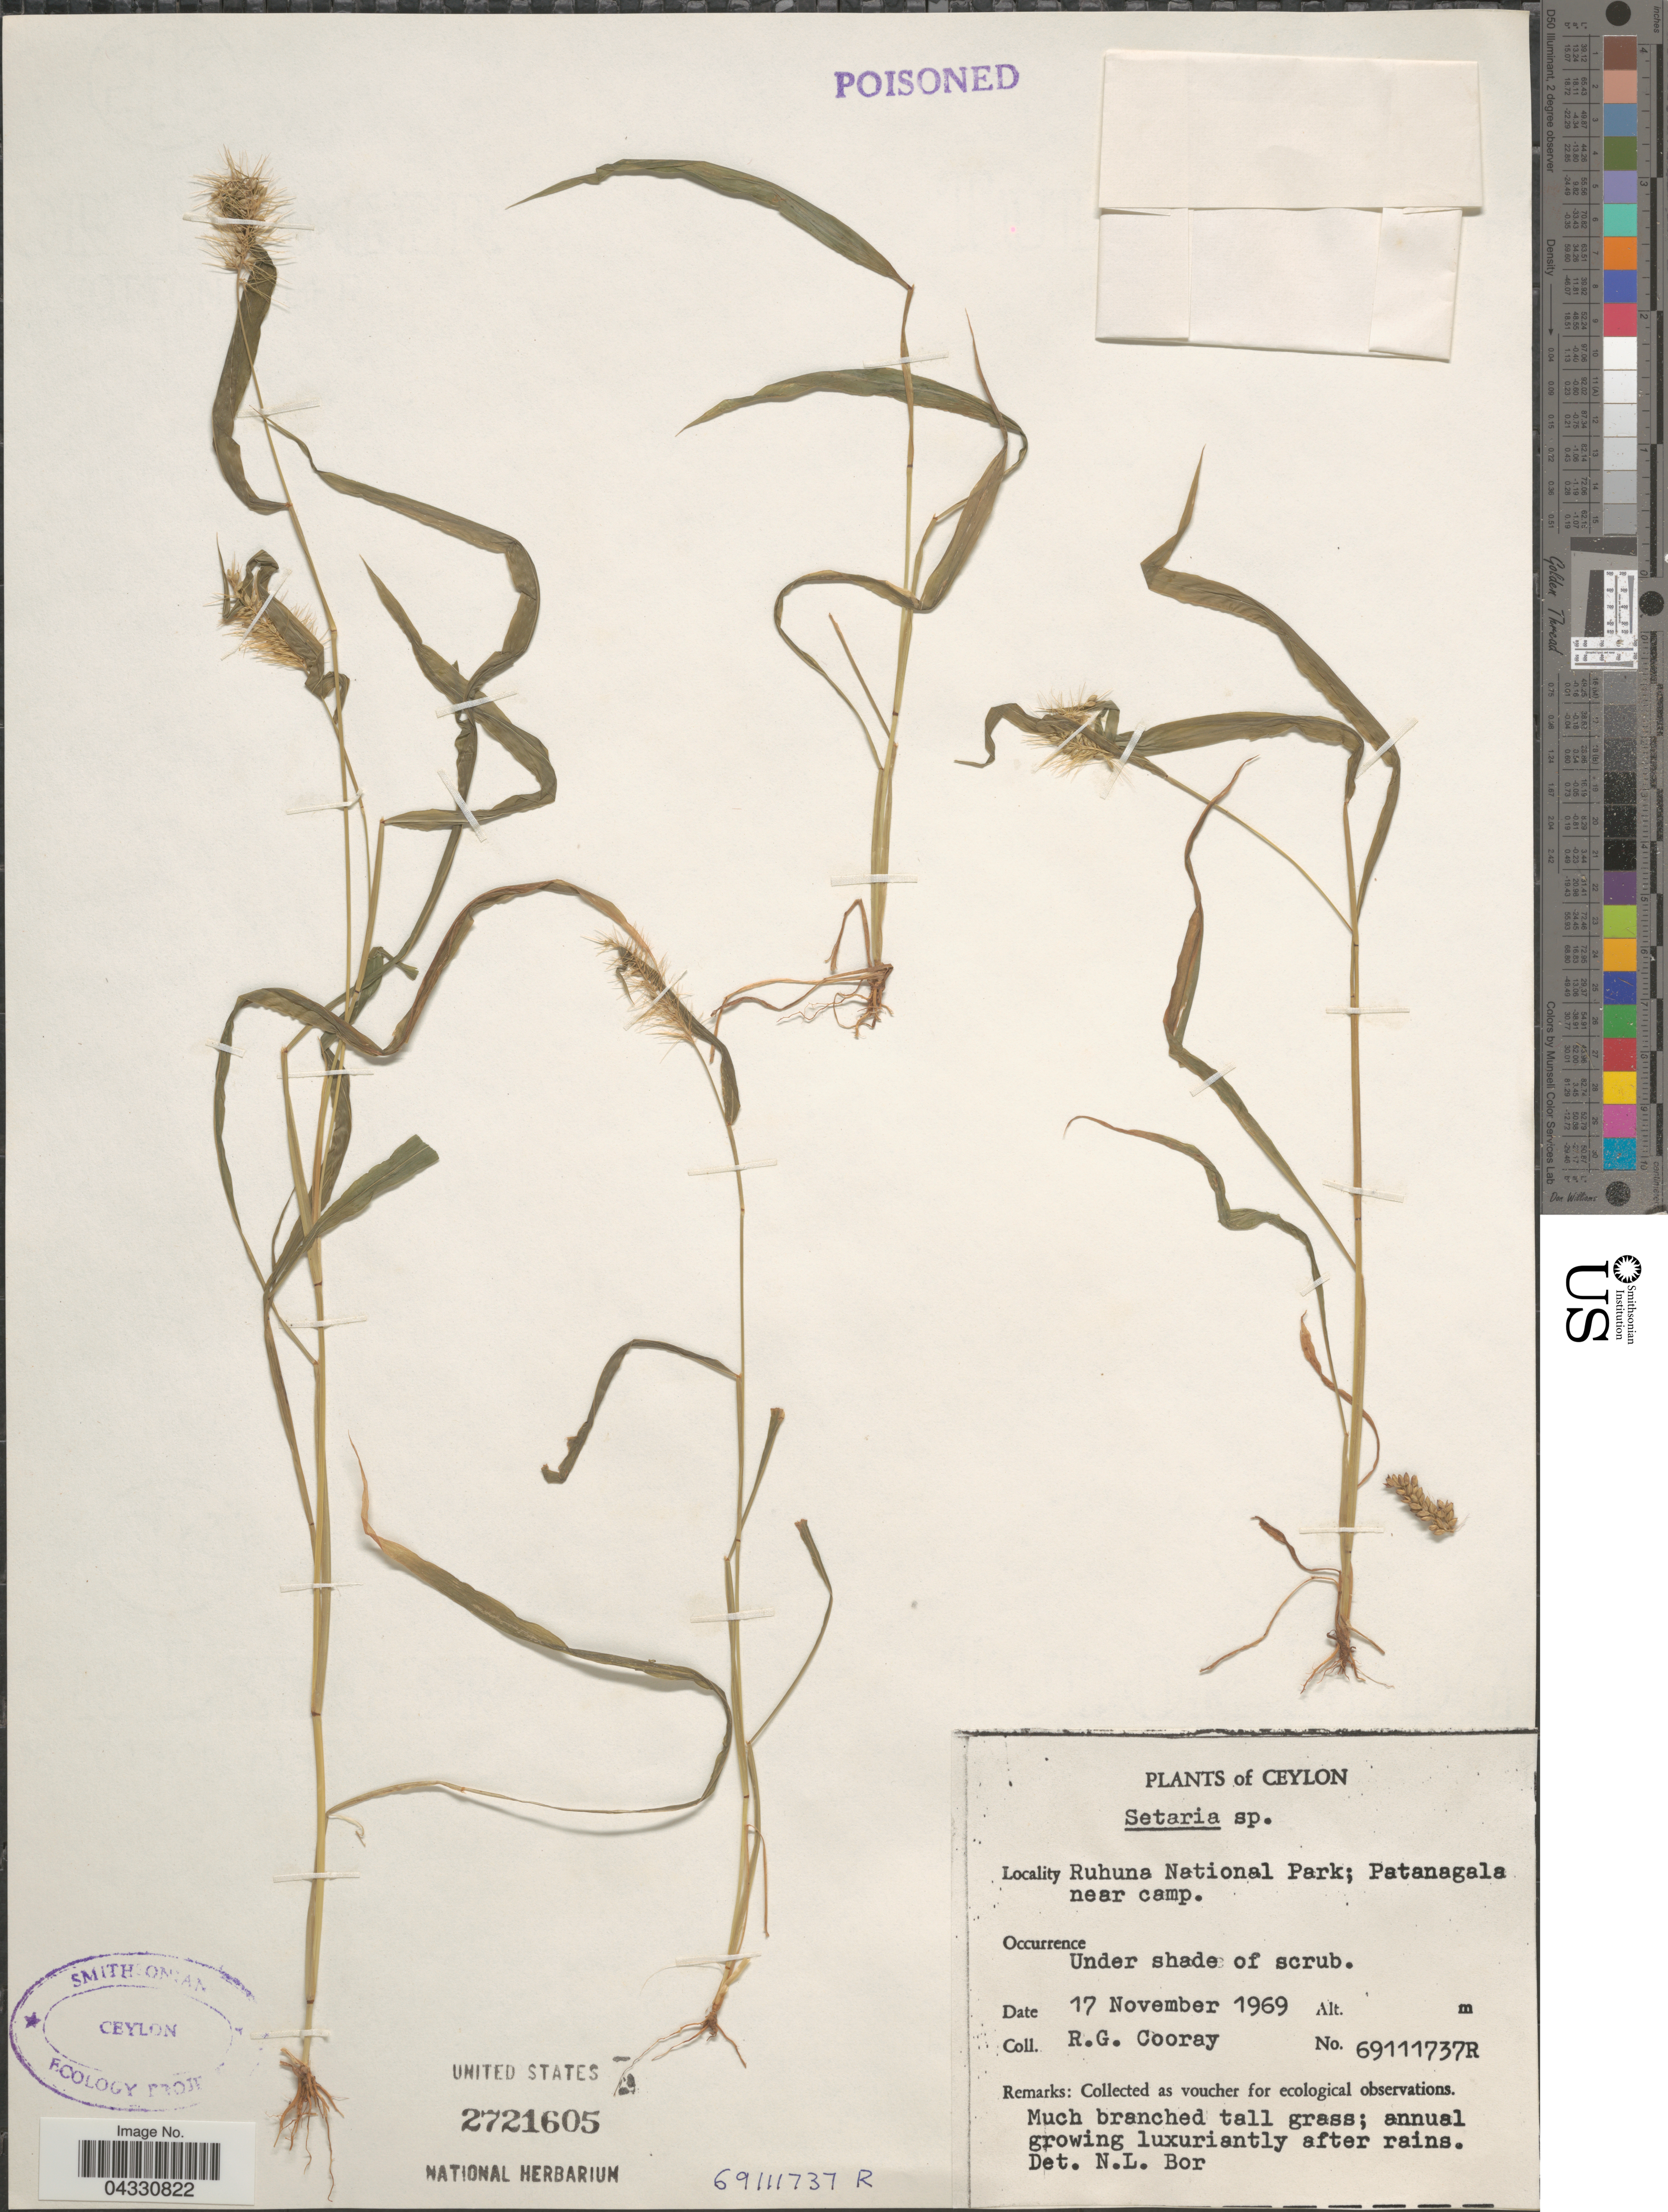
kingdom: Plantae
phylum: Tracheophyta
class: Liliopsida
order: Poales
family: Poaceae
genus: Setaria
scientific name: Setaria sp.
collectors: R. Cooray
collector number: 69111737R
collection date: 1969-11-17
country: Sri Lanka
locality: Ceylon. Ruhuna National Park; Patanagala near camp.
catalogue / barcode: US 2721605